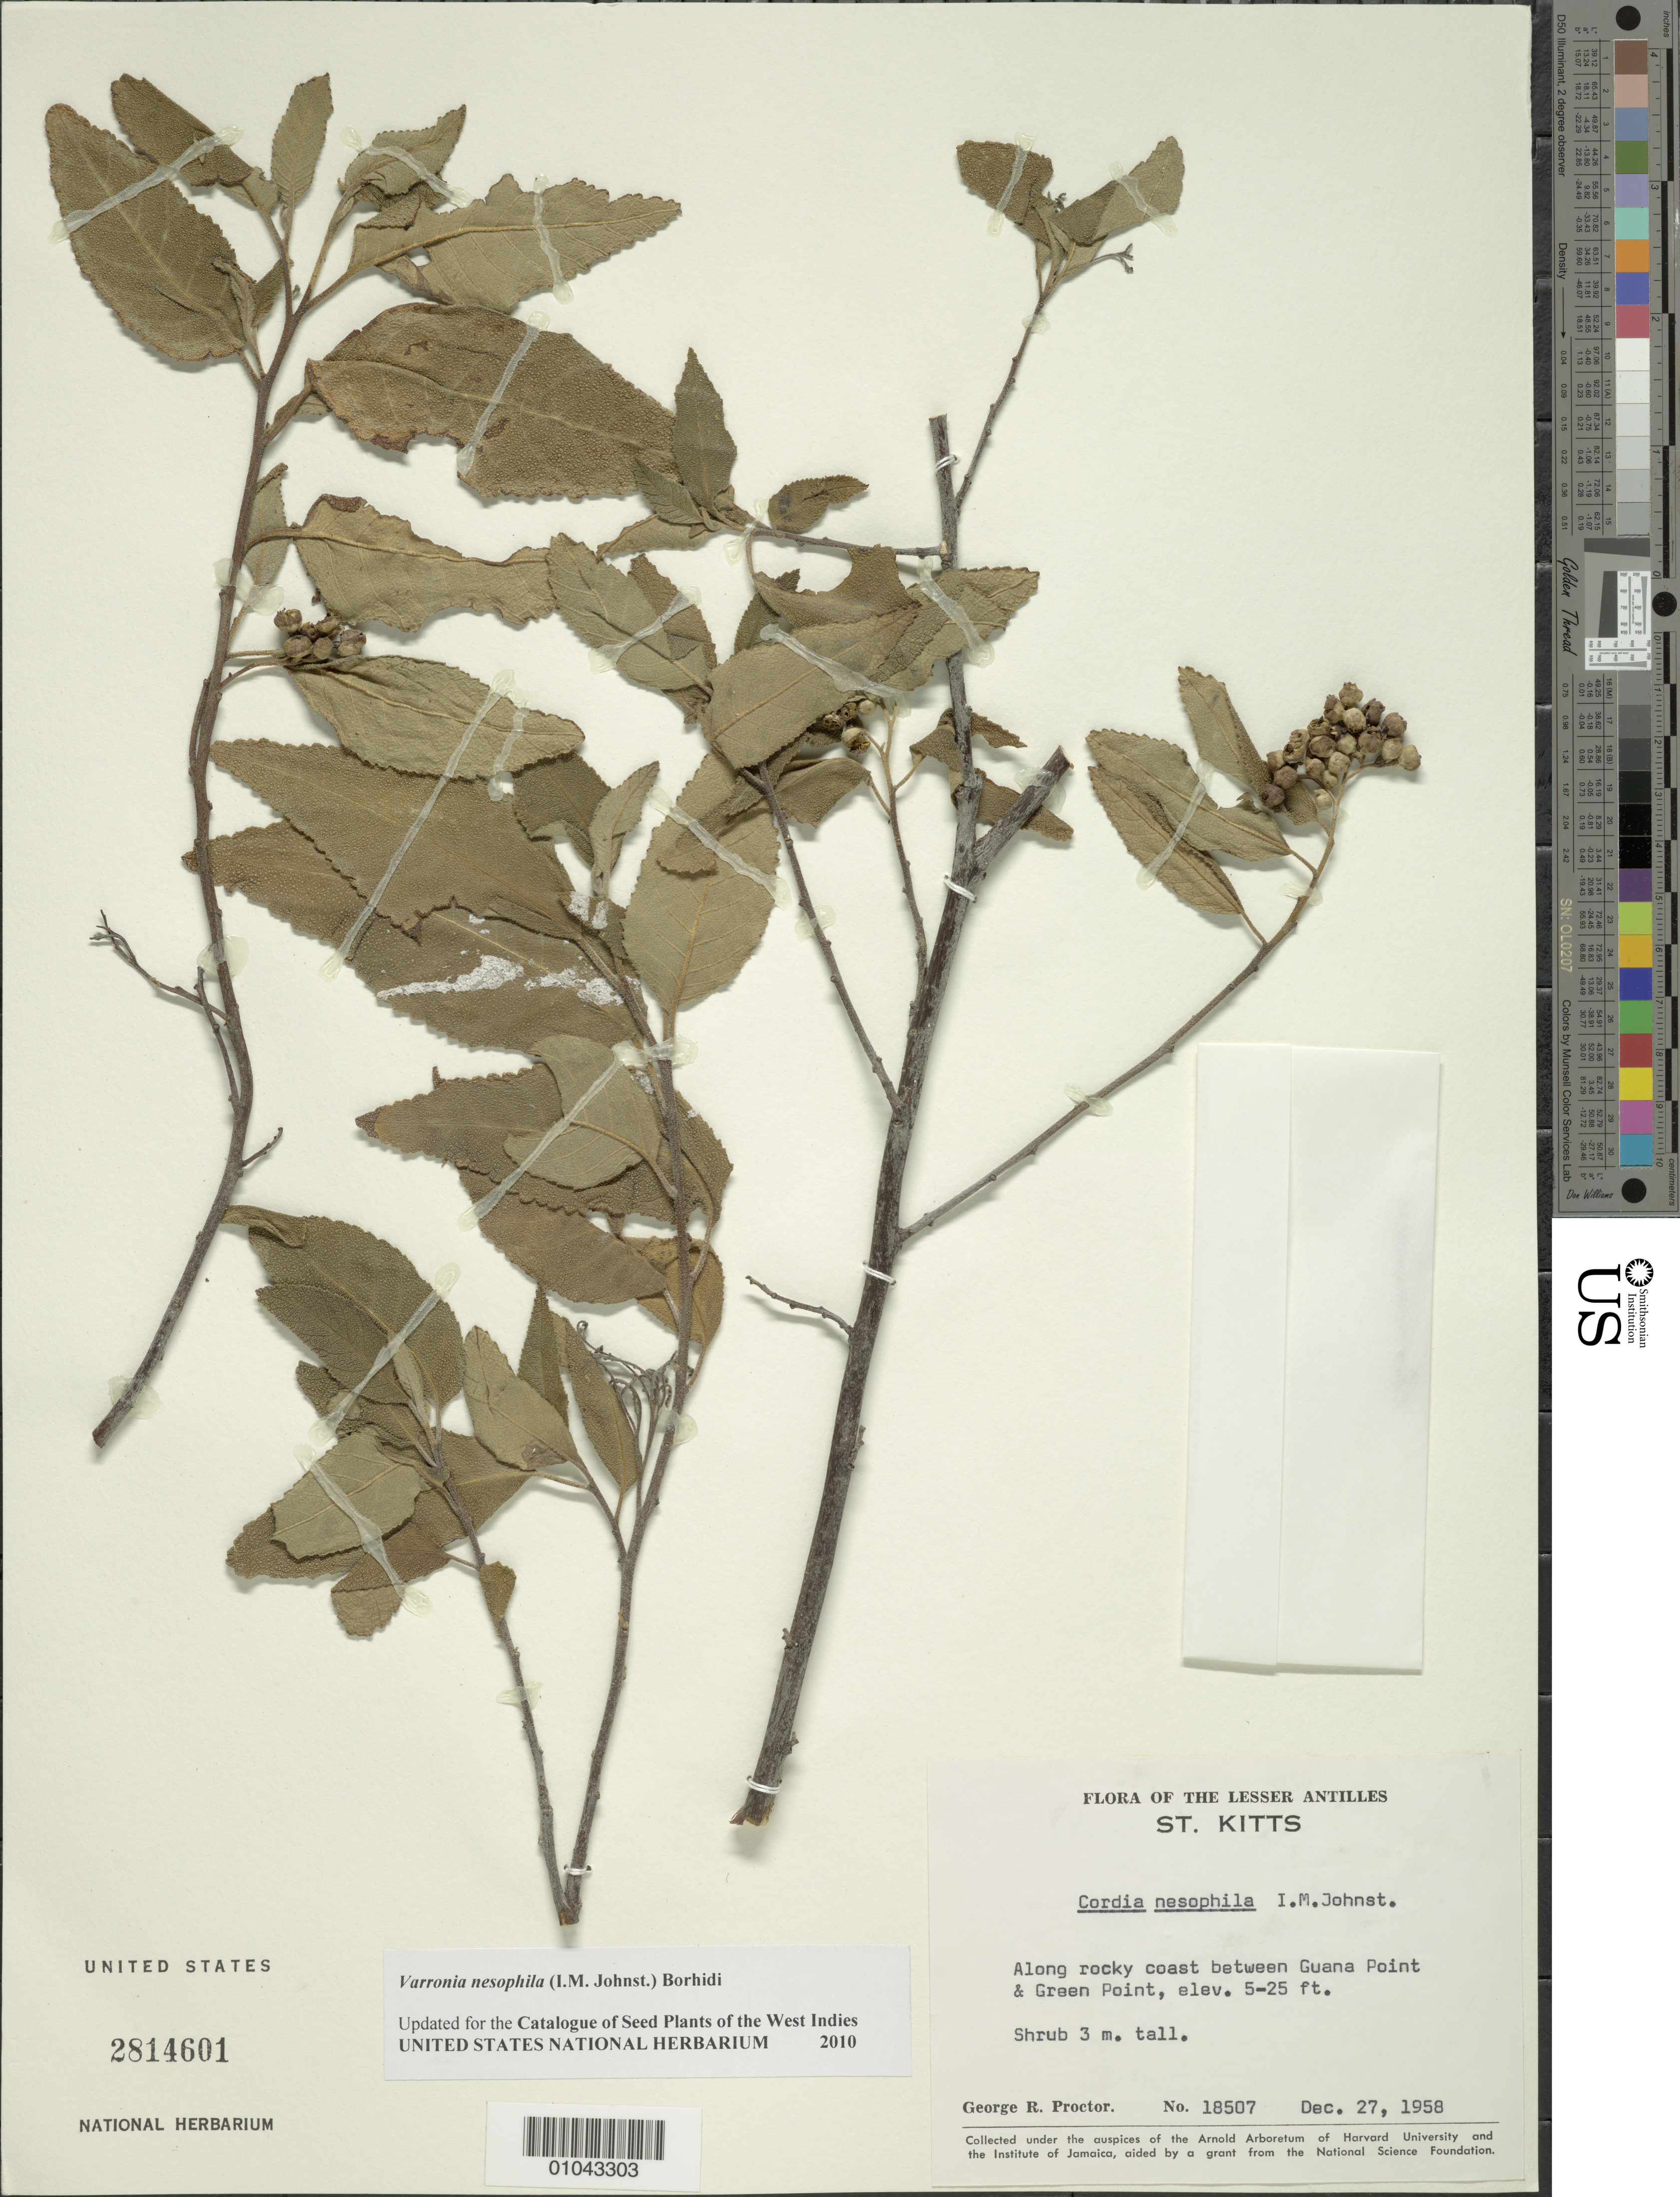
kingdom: Plantae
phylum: Tracheophyta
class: Magnoliopsida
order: Boraginales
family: Cordiaceae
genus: Varronia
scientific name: Varronia nesophila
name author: (I.M. Johnst.) Borhidi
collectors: G. R. Proctor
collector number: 18507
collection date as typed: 27 Dec 1958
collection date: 1958-12-27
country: St. Christopher-Nevis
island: St. Christopher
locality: Between Guana Point and Green Point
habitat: Along rocky coast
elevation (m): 2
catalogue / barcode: US 2814601